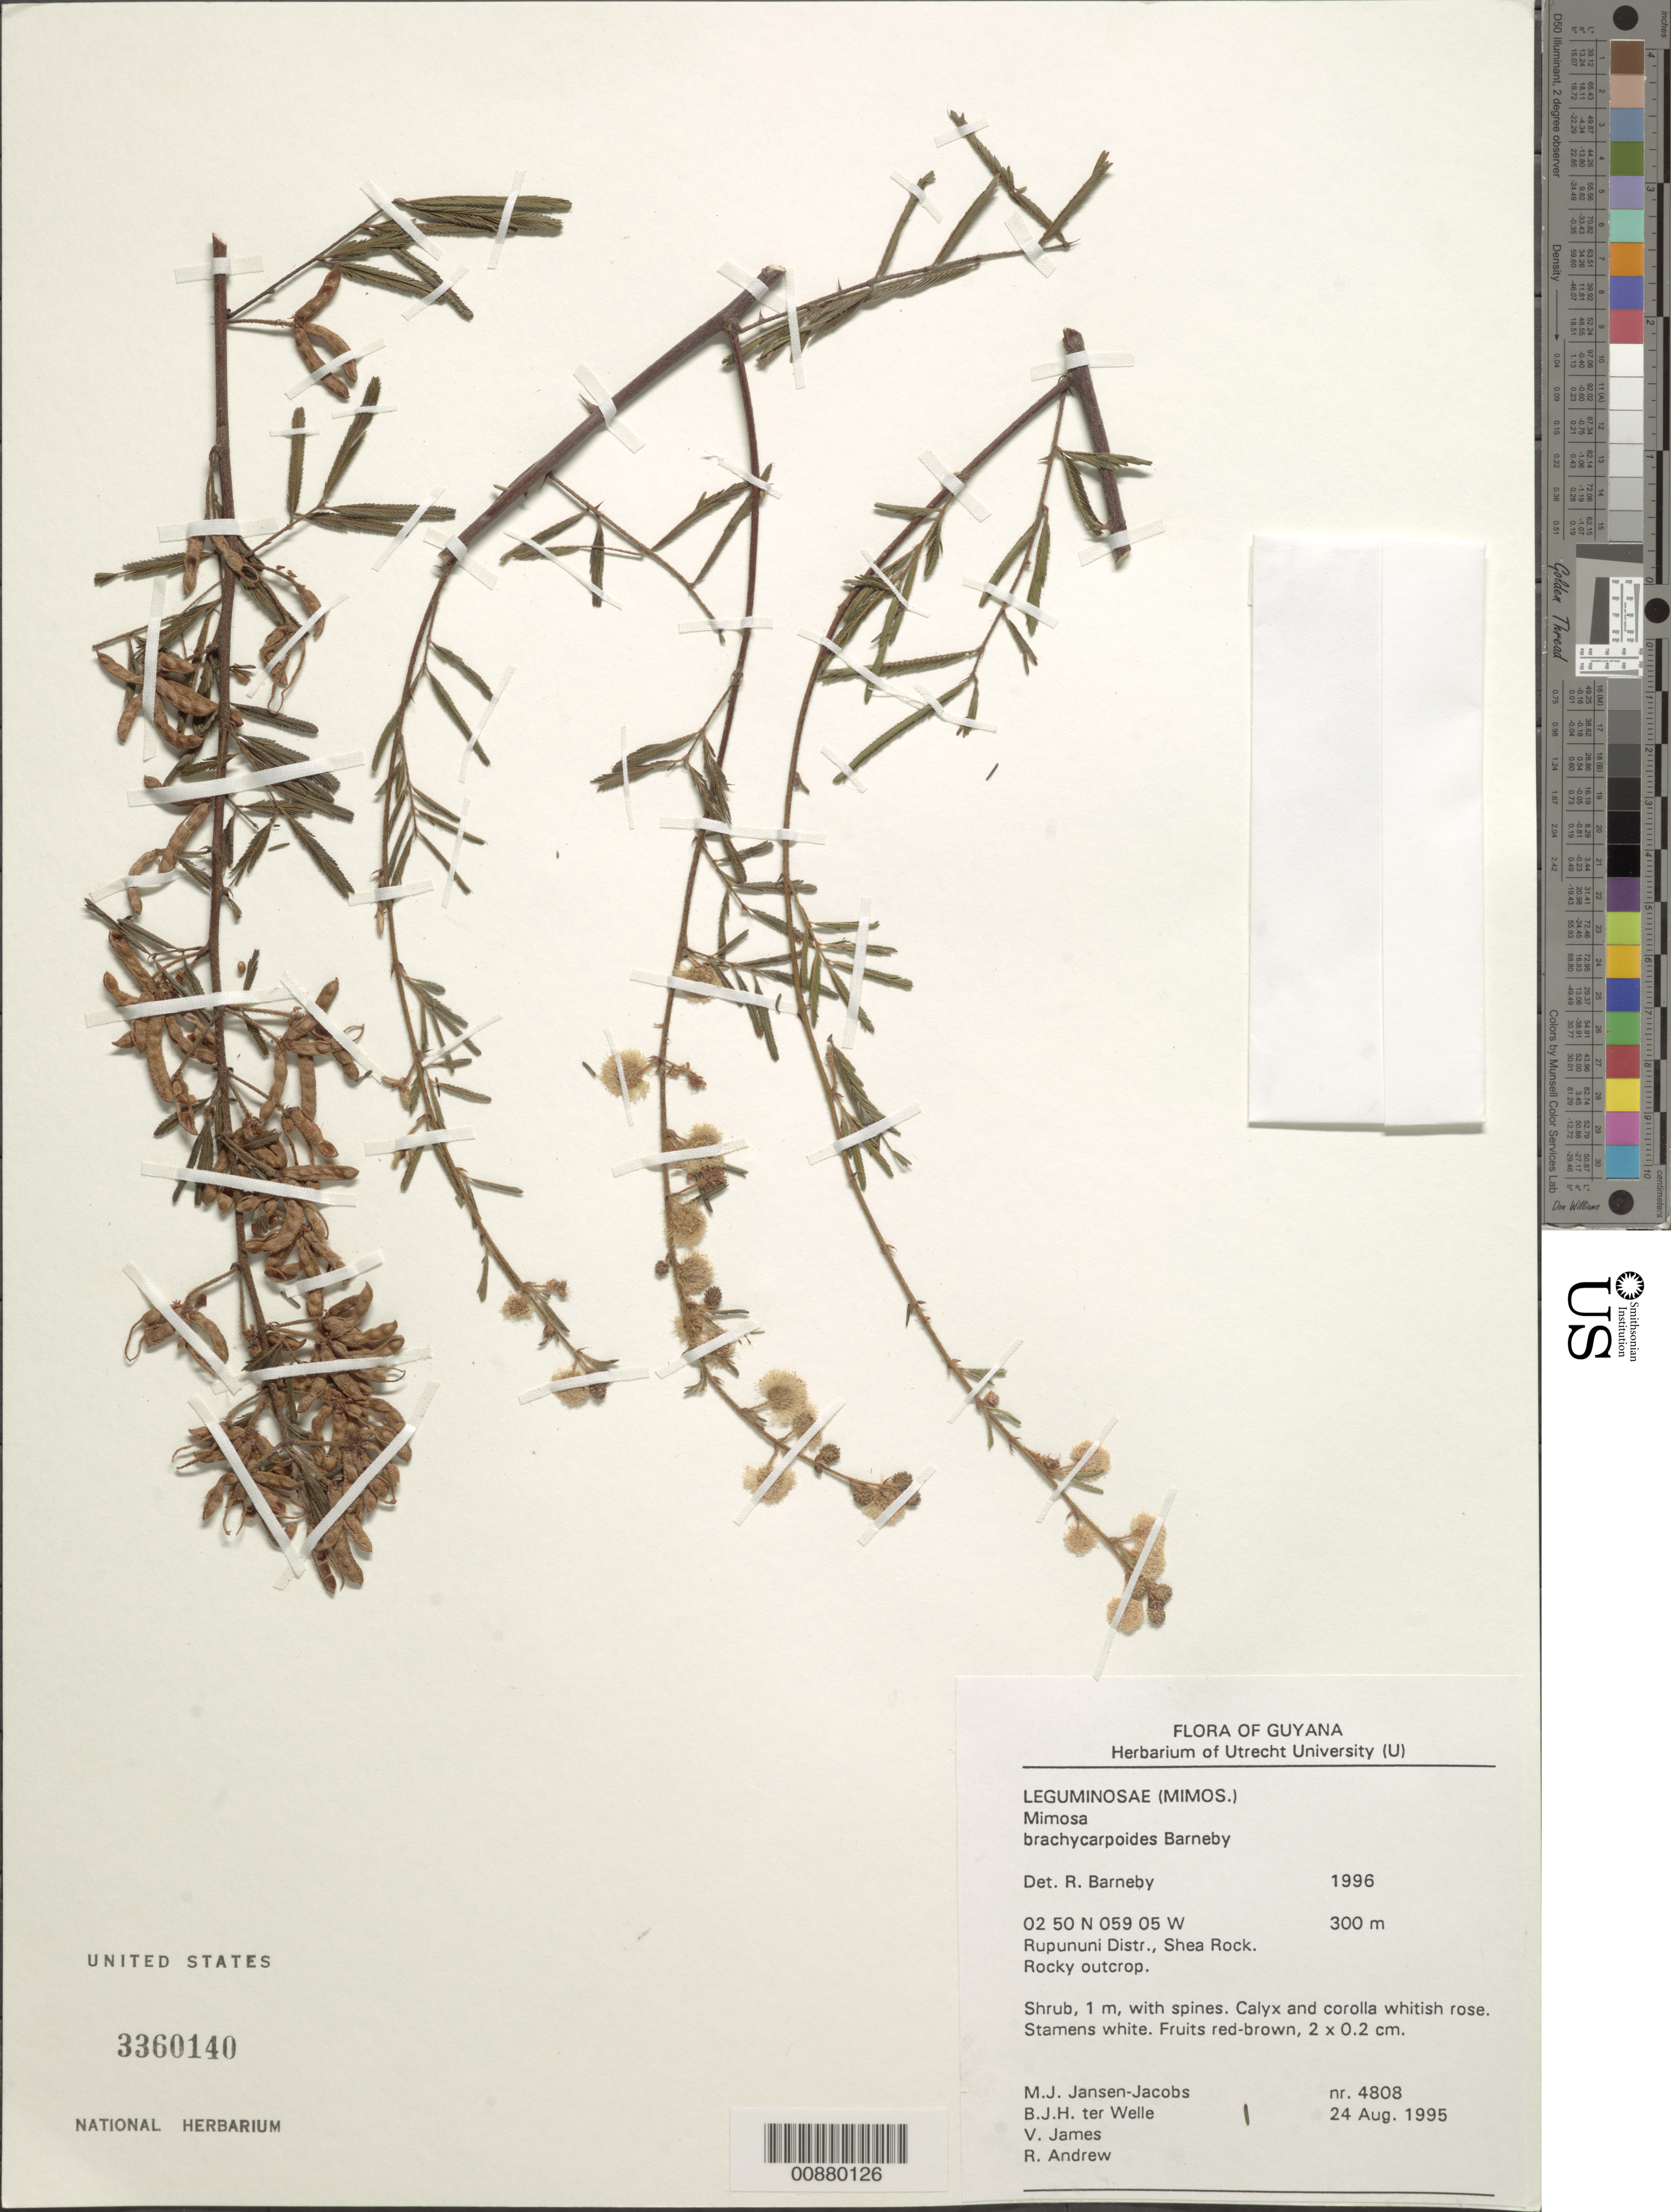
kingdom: Plantae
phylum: Tracheophyta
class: Magnoliopsida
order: Fabales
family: Fabaceae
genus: Mimosa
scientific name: Mimosa brachycarpoides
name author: Barneby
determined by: Barneby, Rupert C., (NY)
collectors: M. J. Jansen-Jacobs, B. Welle, V. James & R. Andrew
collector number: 4808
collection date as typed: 24-Aug-95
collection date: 1995-08-24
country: Guyana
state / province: U. Takutu-U. Essequibo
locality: Shea Rock, Rupununi Dist.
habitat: Rocky outcrop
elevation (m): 300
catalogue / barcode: US 3360140